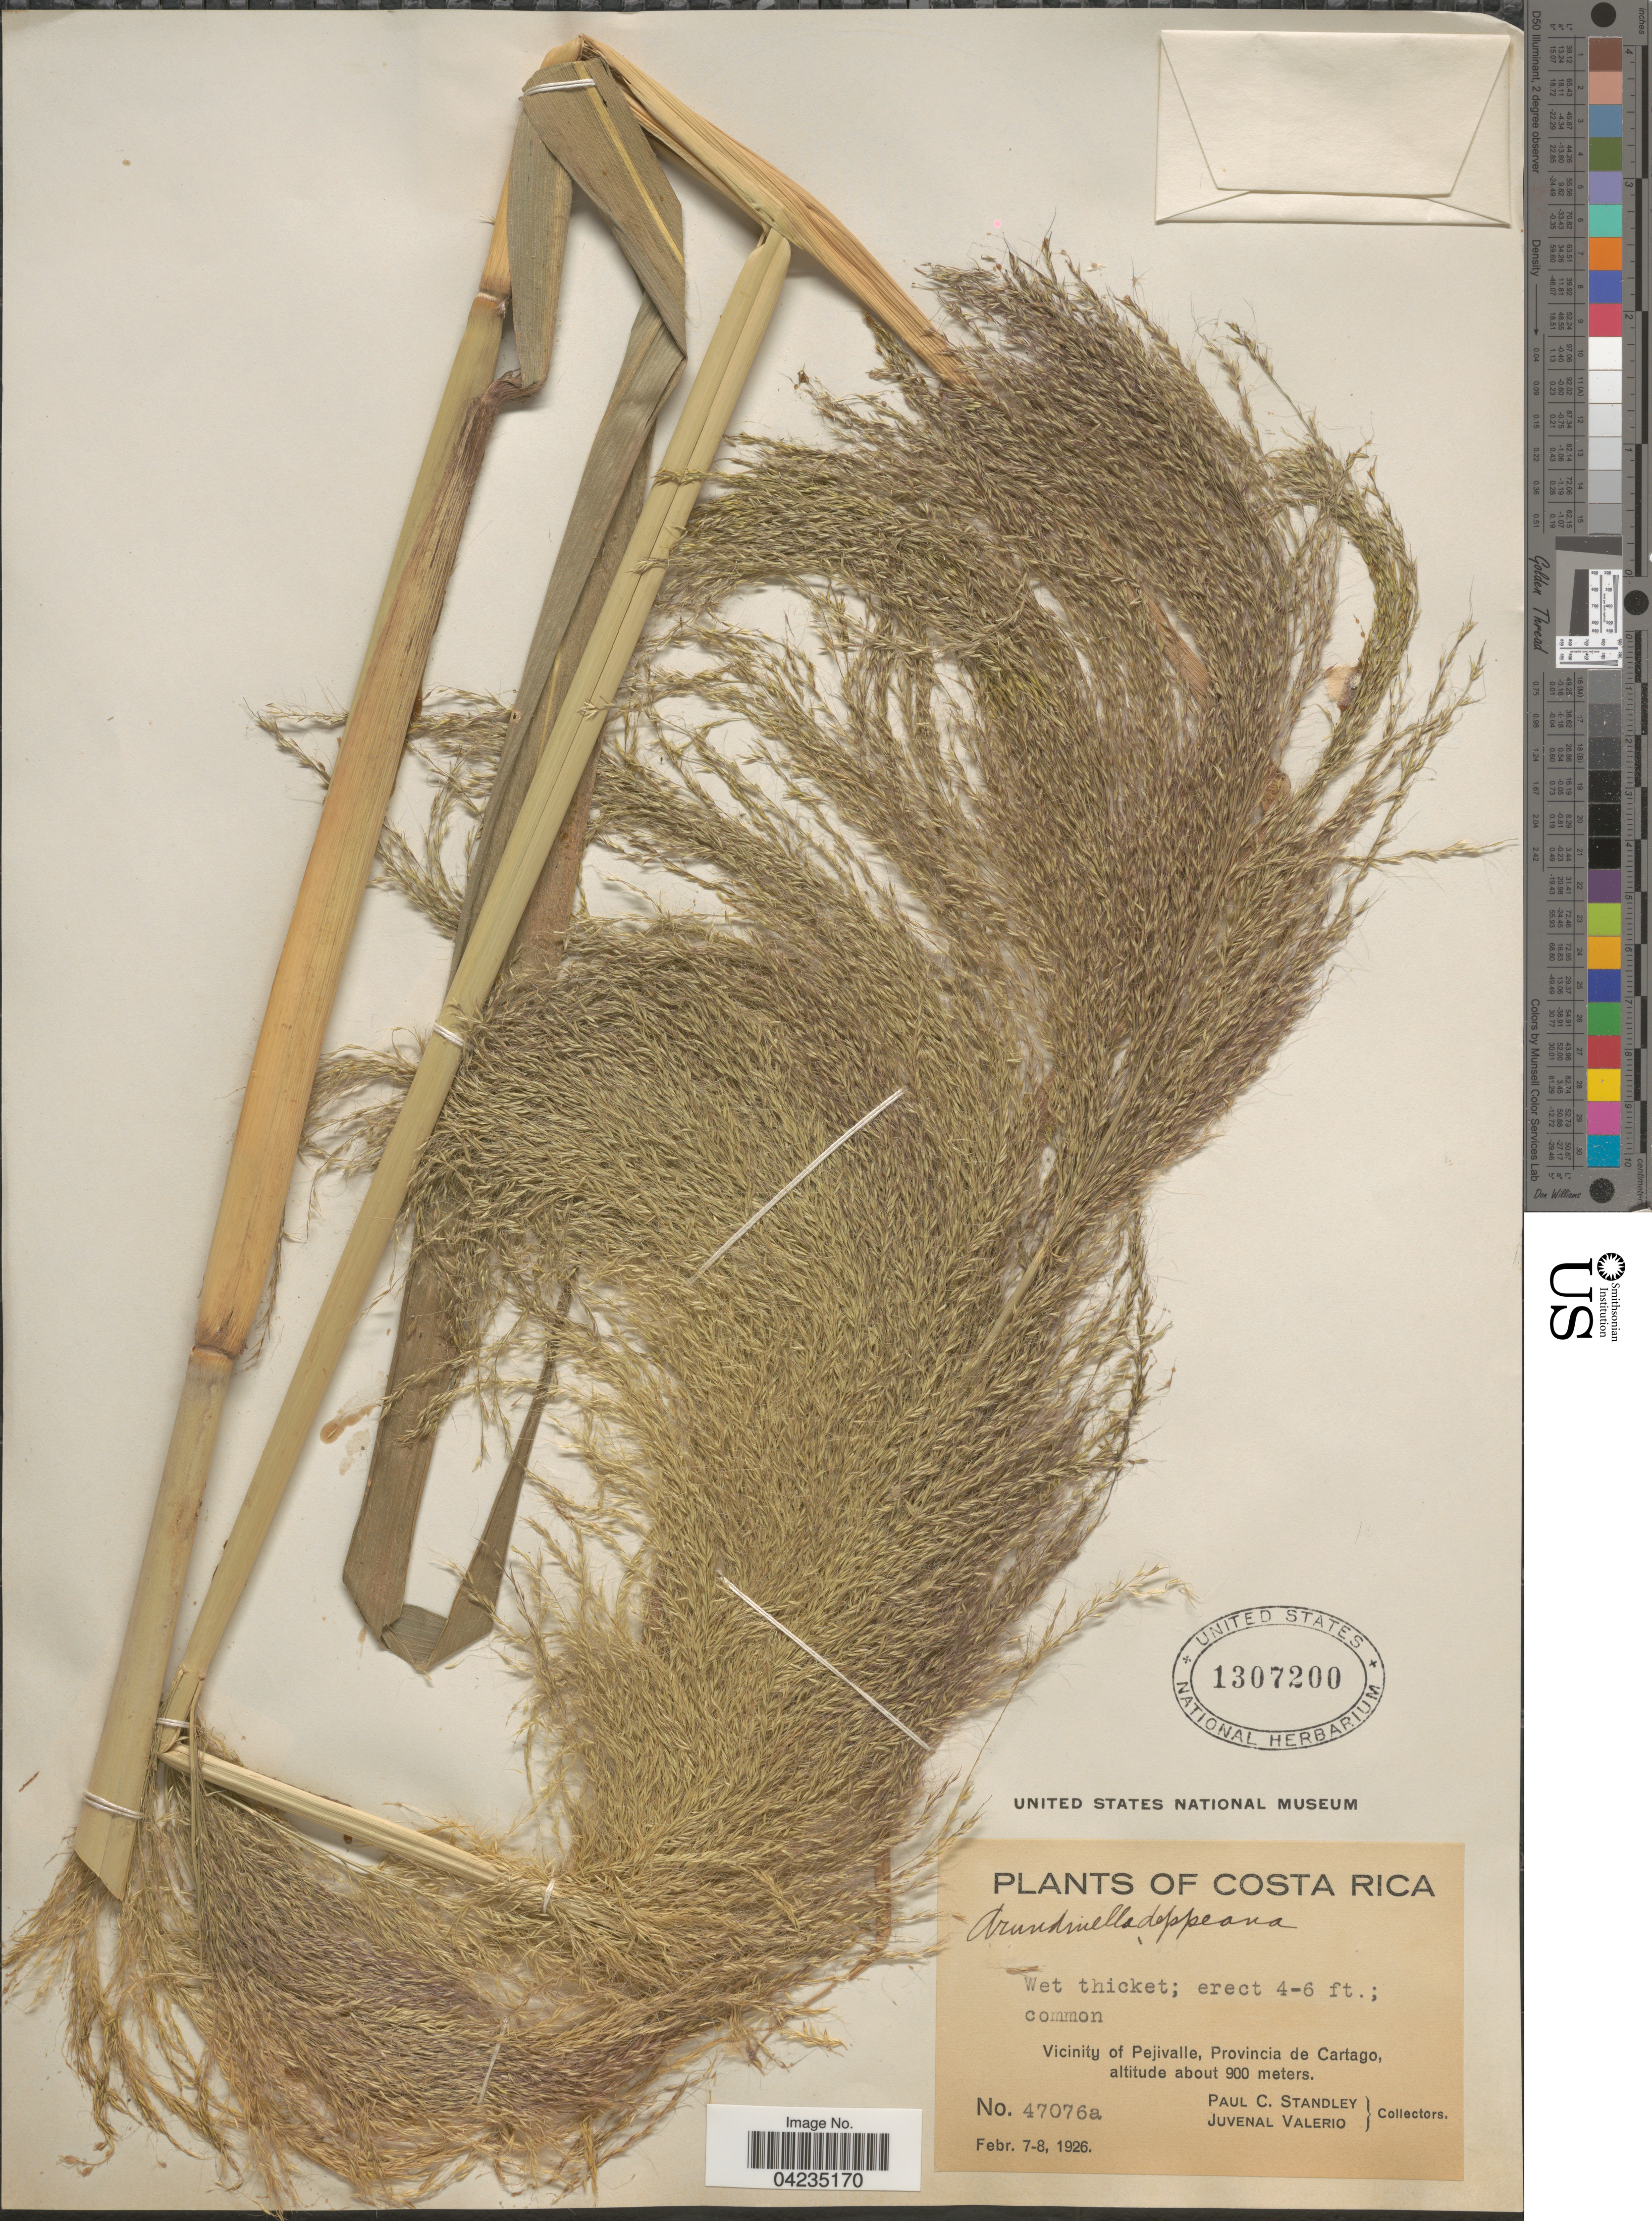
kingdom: Plantae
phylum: Tracheophyta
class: Liliopsida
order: Poales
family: Poaceae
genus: Arundinella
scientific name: Arundinella deppeana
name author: Nees ex Steud.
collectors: P. C. Standley & J. Valerio R.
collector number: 47076a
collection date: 1926-02-07/1926-02-08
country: Costa Rica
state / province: Cartago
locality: Vicinity of Pejivalle.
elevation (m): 900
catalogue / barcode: US 1307200